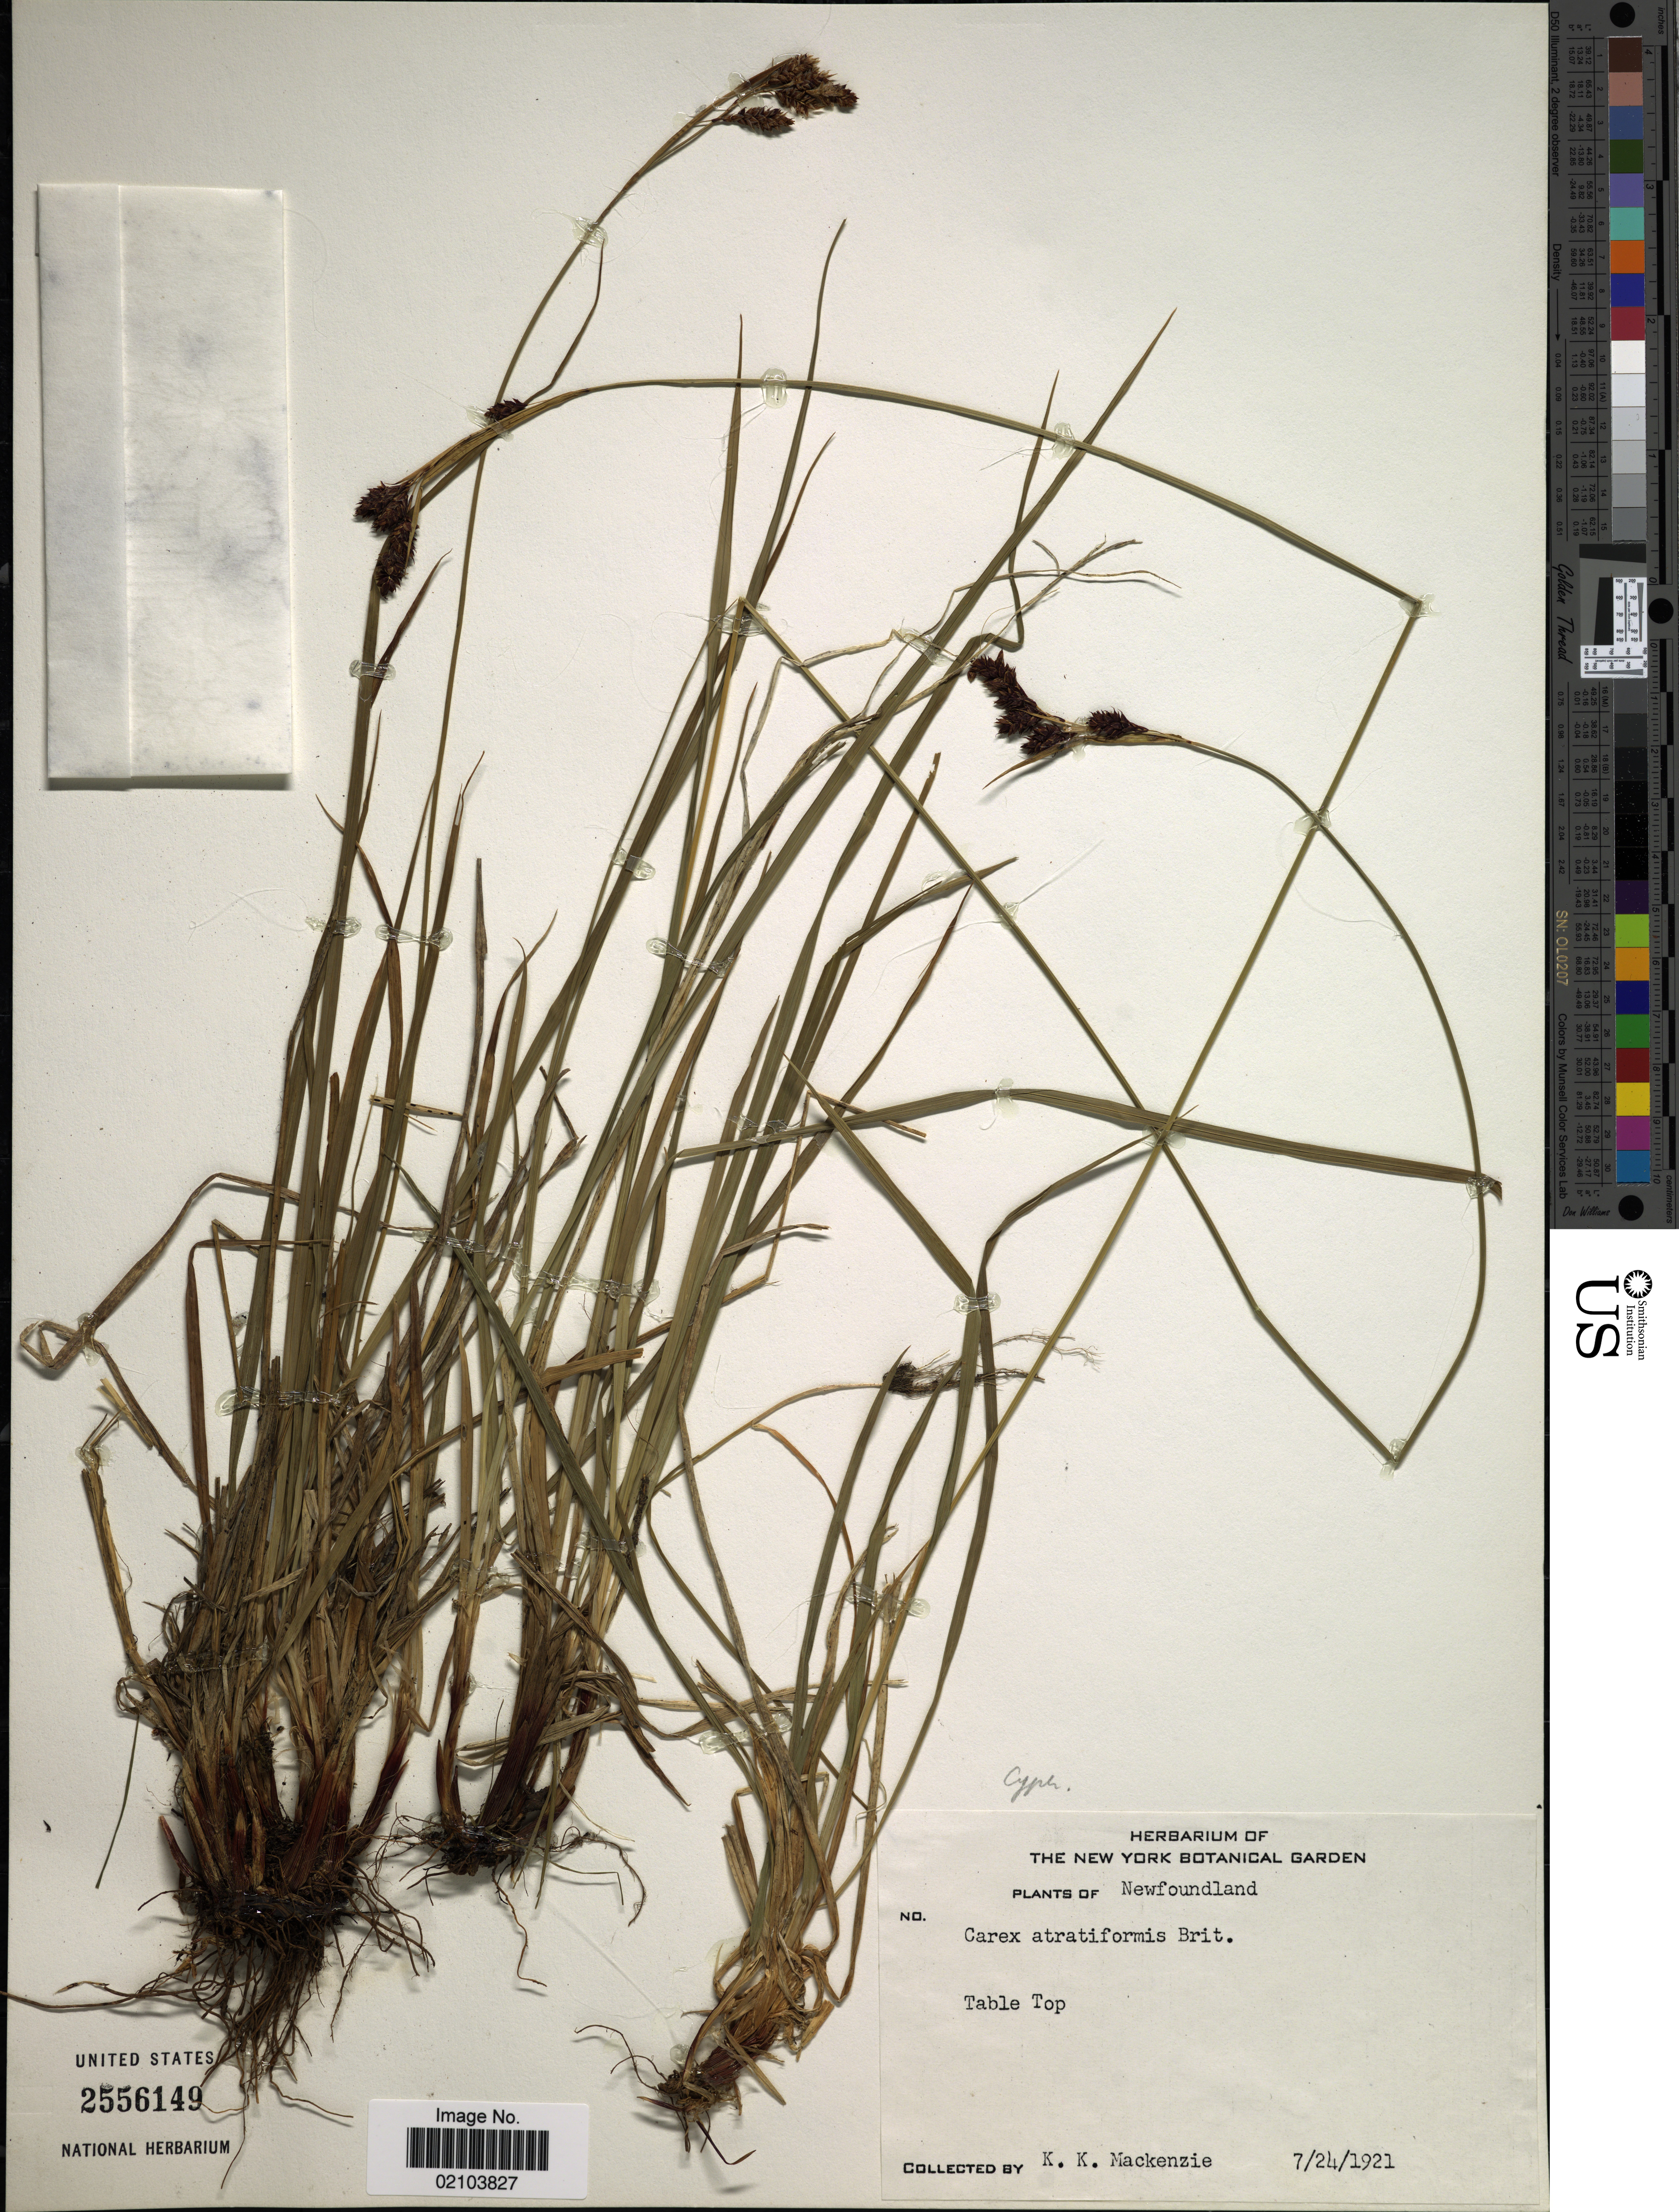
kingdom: Plantae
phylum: Tracheophyta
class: Liliopsida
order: Poales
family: Cyperaceae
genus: Carex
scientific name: Carex atratiformis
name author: Britton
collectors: K. K. Mackenzie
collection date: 1921-07-24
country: Canada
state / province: Newfoundland and Labrador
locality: Table Top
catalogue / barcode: US 2556149